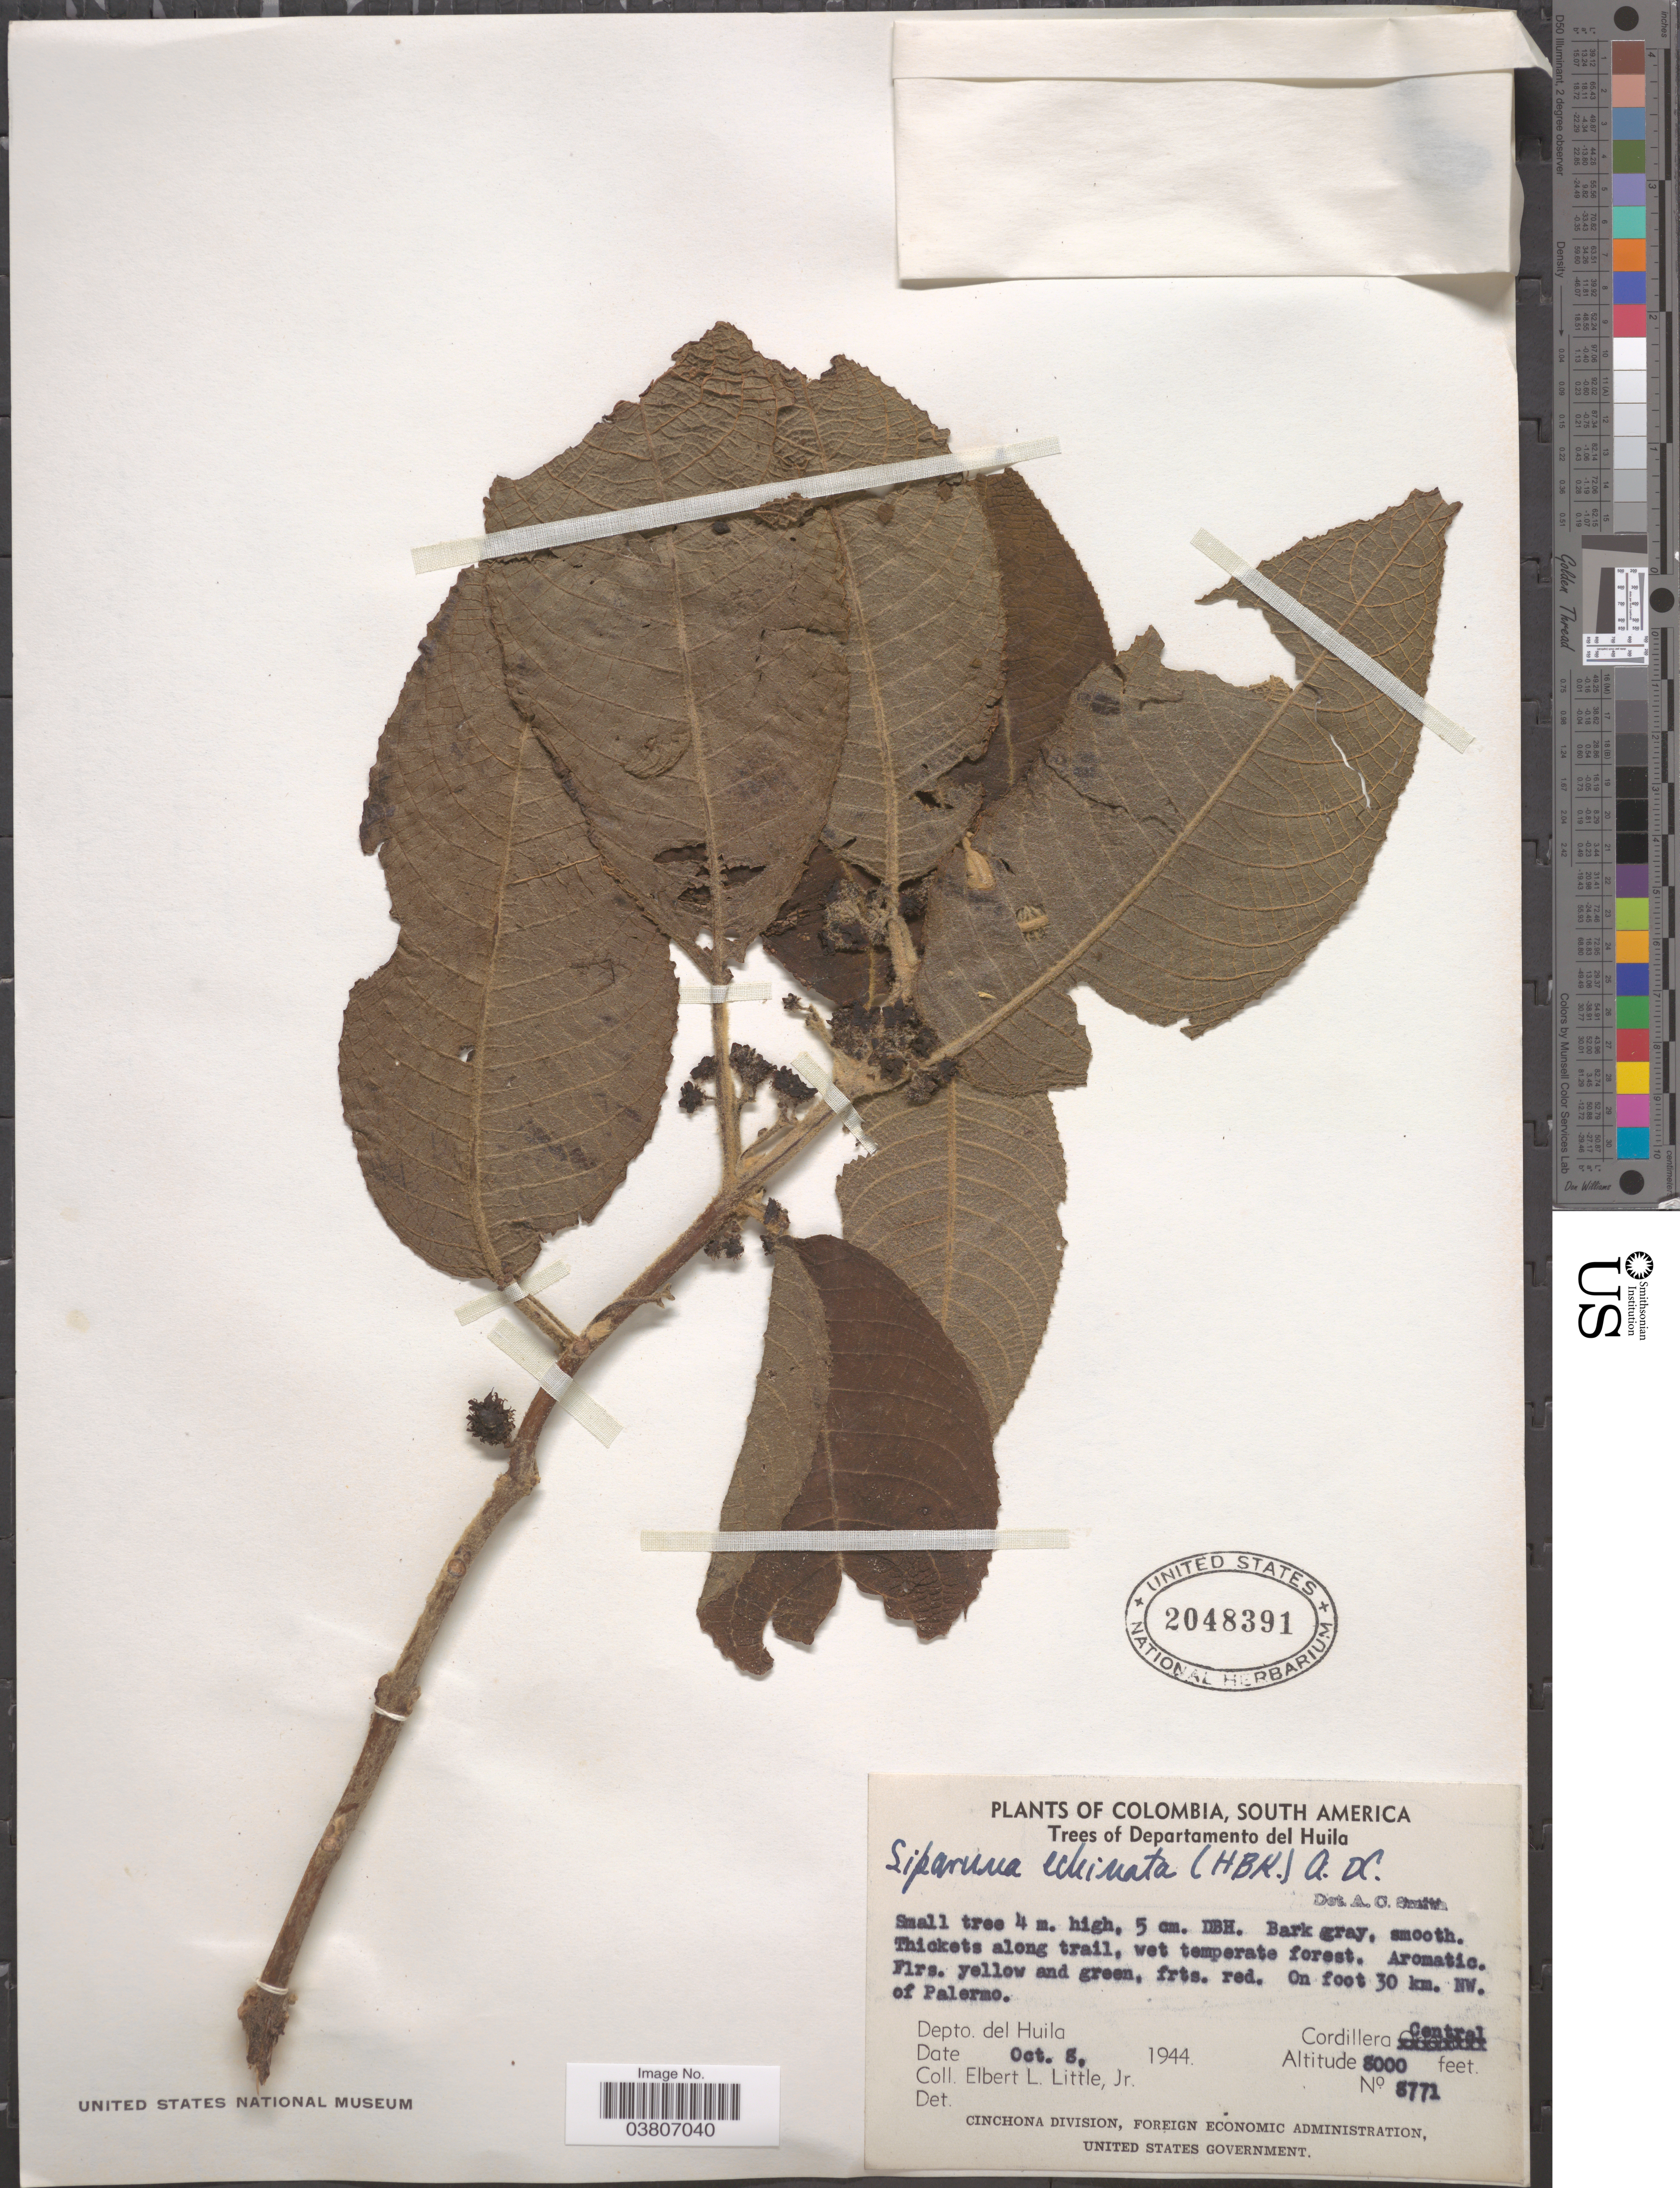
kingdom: Plantae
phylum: Tracheophyta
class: Magnoliopsida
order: Laurales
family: Siparunaceae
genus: Siparuna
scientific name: Siparuna echinata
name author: (Kunth) A. DC.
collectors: E. L. Little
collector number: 8771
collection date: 1944-10-08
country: Colombia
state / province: Huila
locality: Departamento del Huila. Thickets along trail, wet temperate forest. On foot 30 km. NW. of Palermo. Depto. del Huila. Cordillera Central.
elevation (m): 2438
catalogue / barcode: US 2048391